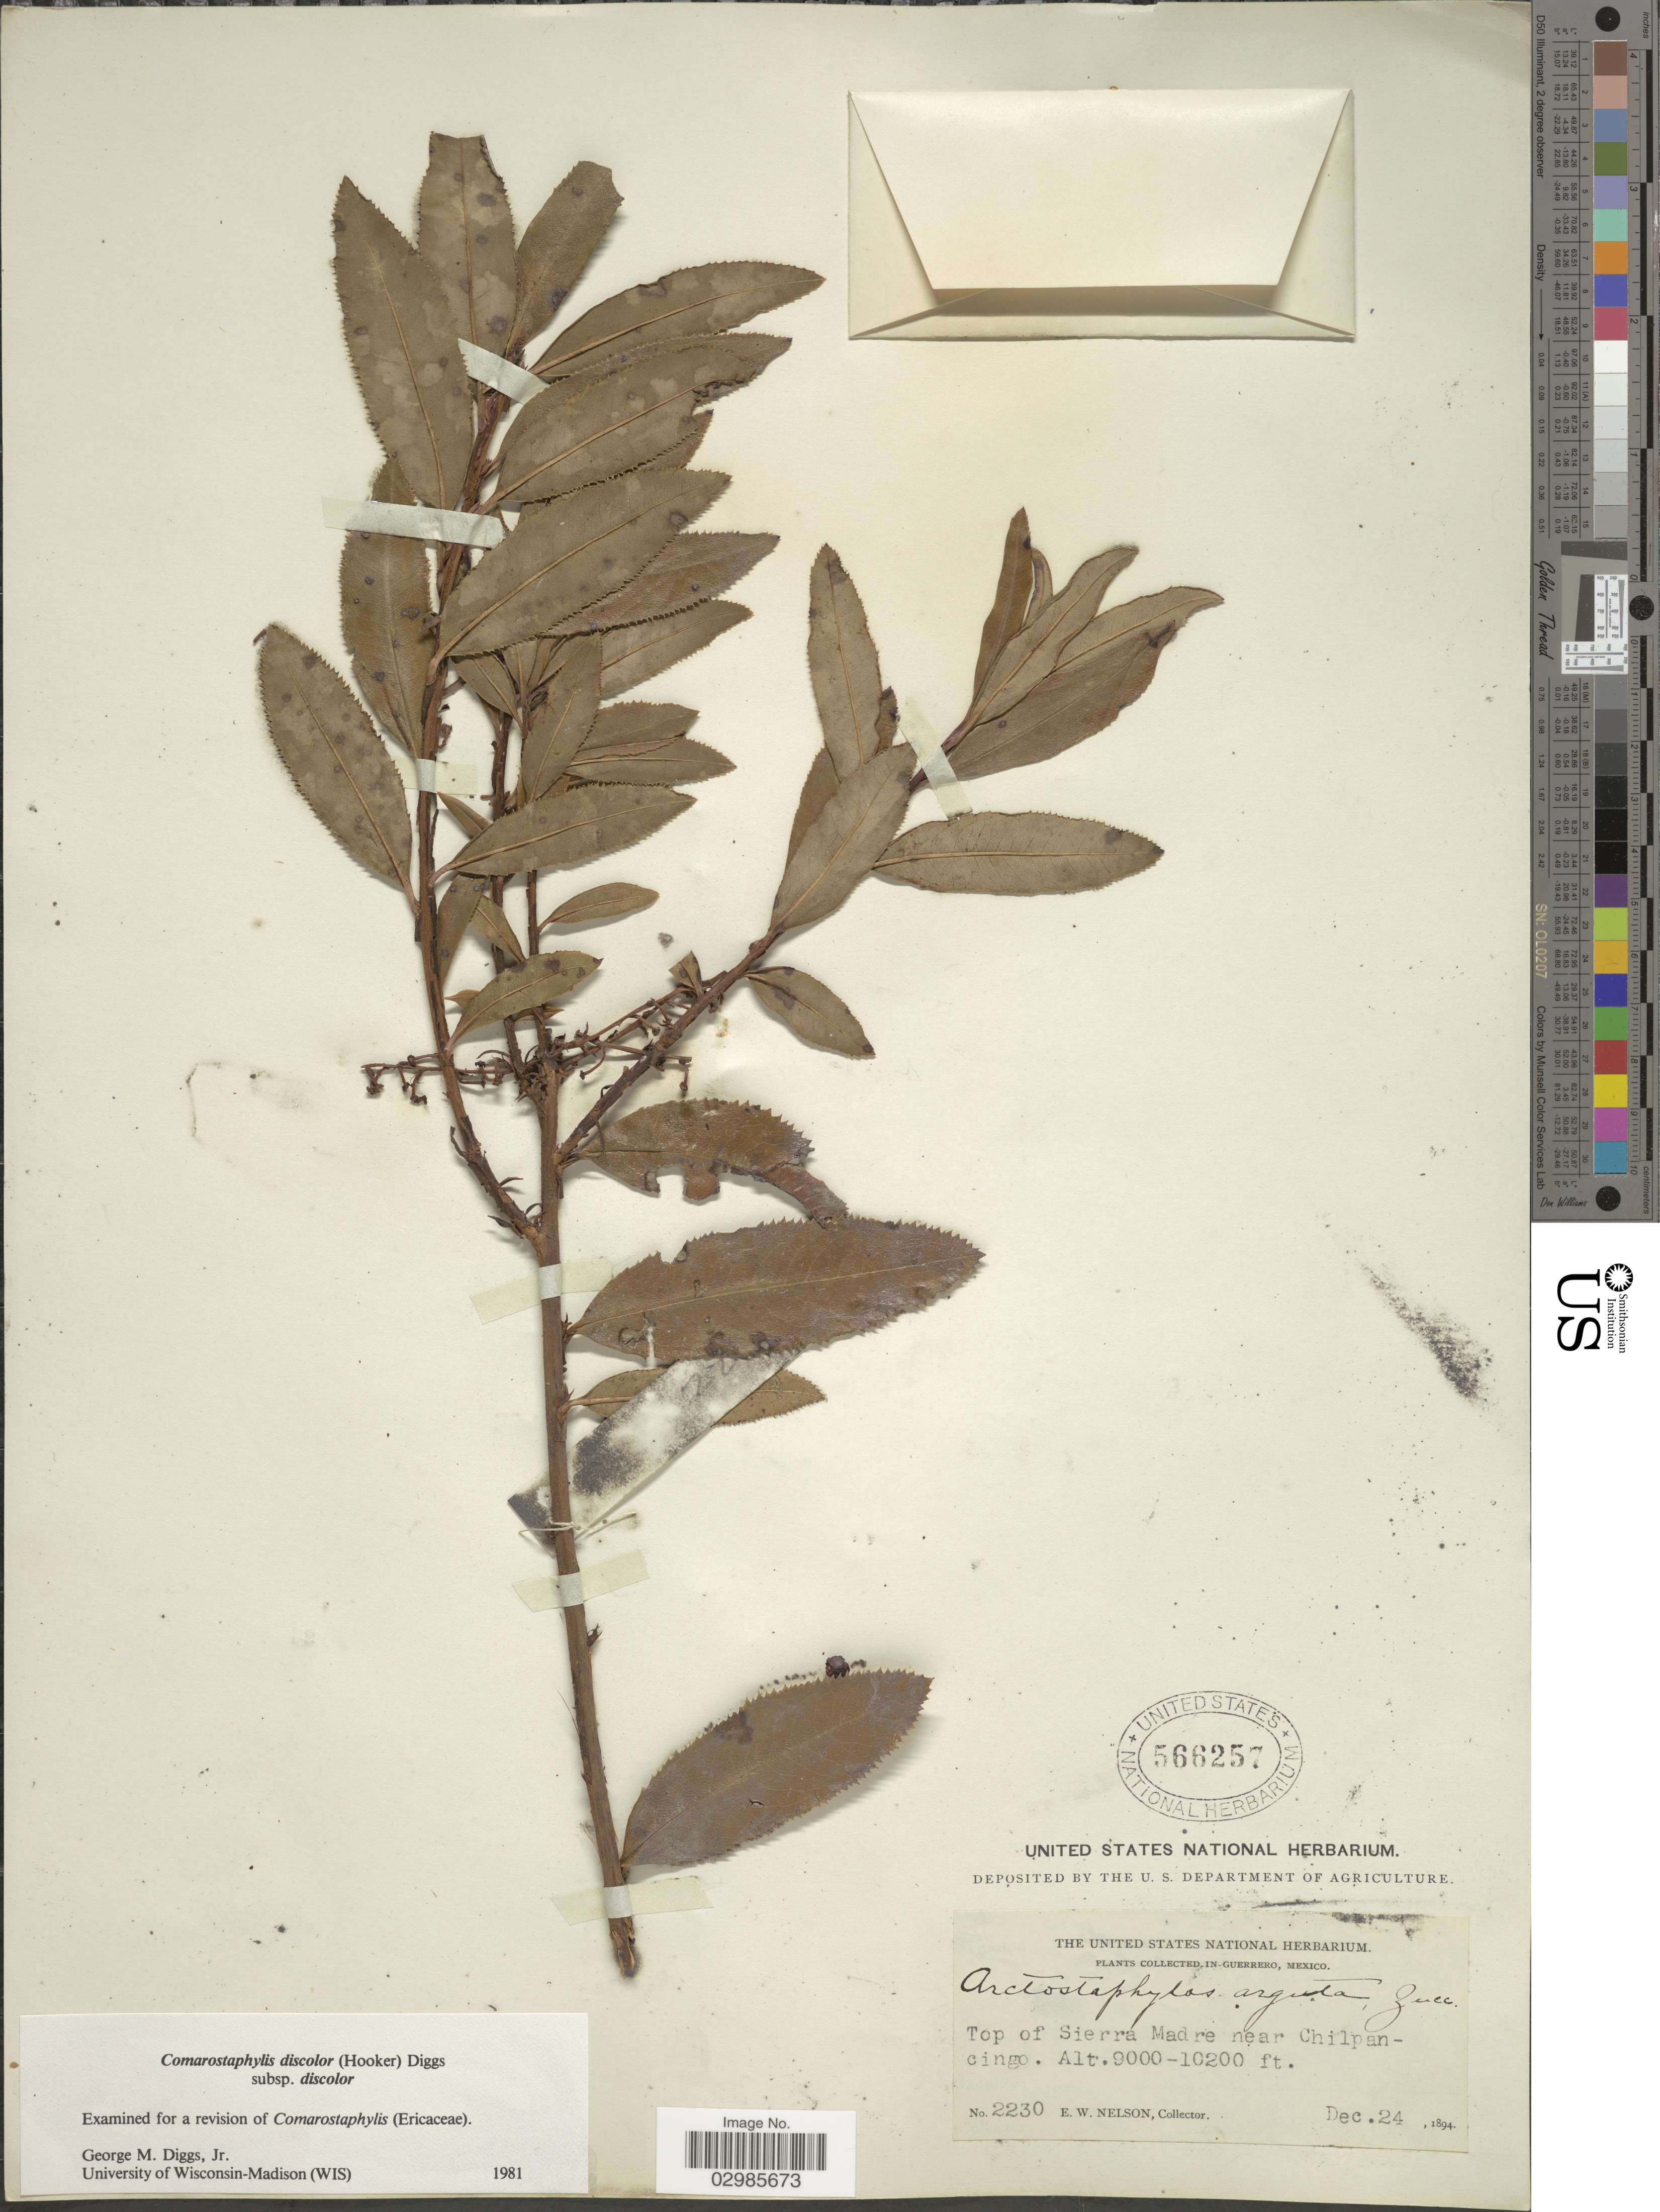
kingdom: Plantae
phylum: Tracheophyta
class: Magnoliopsida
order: Ericales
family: Ericaceae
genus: Comarostaphylis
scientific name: Comarostaphylis discolor subsp. discolor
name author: (Hook.) Diggs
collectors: E. W. Nelson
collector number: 2230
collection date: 1894-12-24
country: Mexico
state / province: Guerrero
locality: Top of Sierra Madre near Chilpancingo.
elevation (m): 2743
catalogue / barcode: US 566257